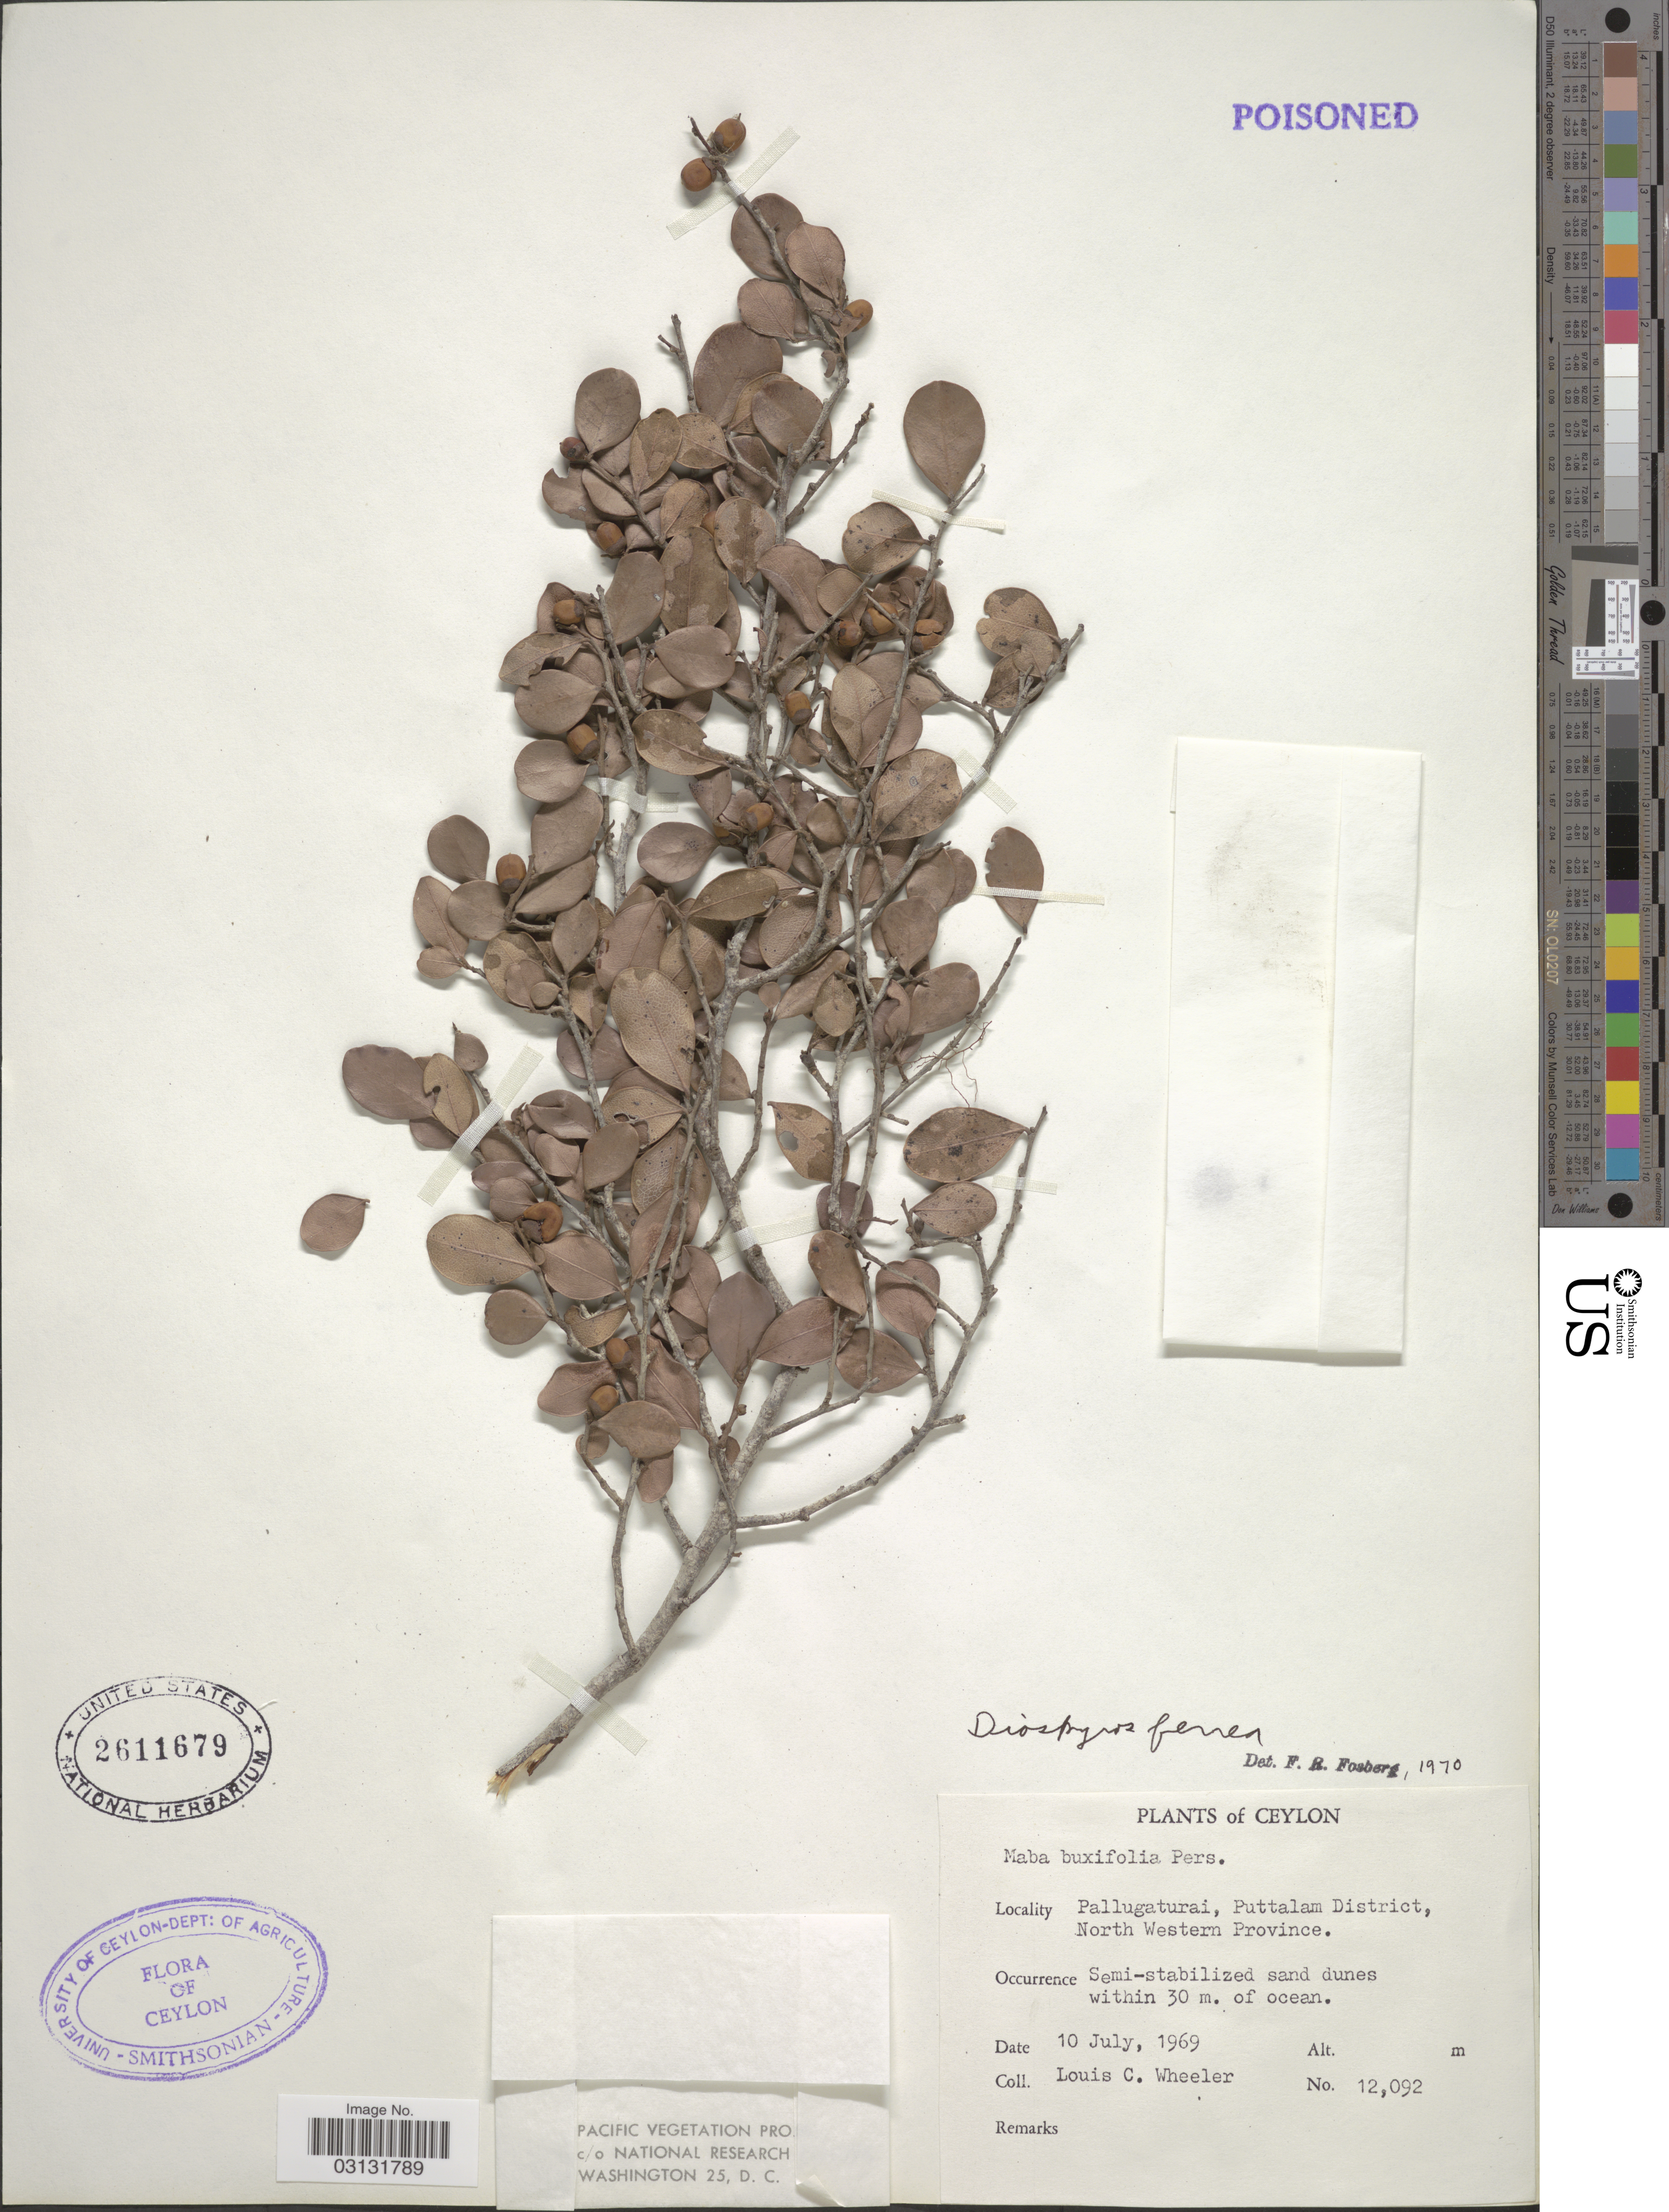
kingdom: Plantae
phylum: Tracheophyta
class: Magnoliopsida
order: Ericales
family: Ebenaceae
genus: Diospyros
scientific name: Diospyros ferrea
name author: (Willd.) Bakh.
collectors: L. C. Wheeler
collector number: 12092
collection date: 1969-07-10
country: Sri Lanka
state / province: North Western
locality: Ceylon. Pallugaturai, Puttalam District, North Western Province.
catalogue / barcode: US 2611679